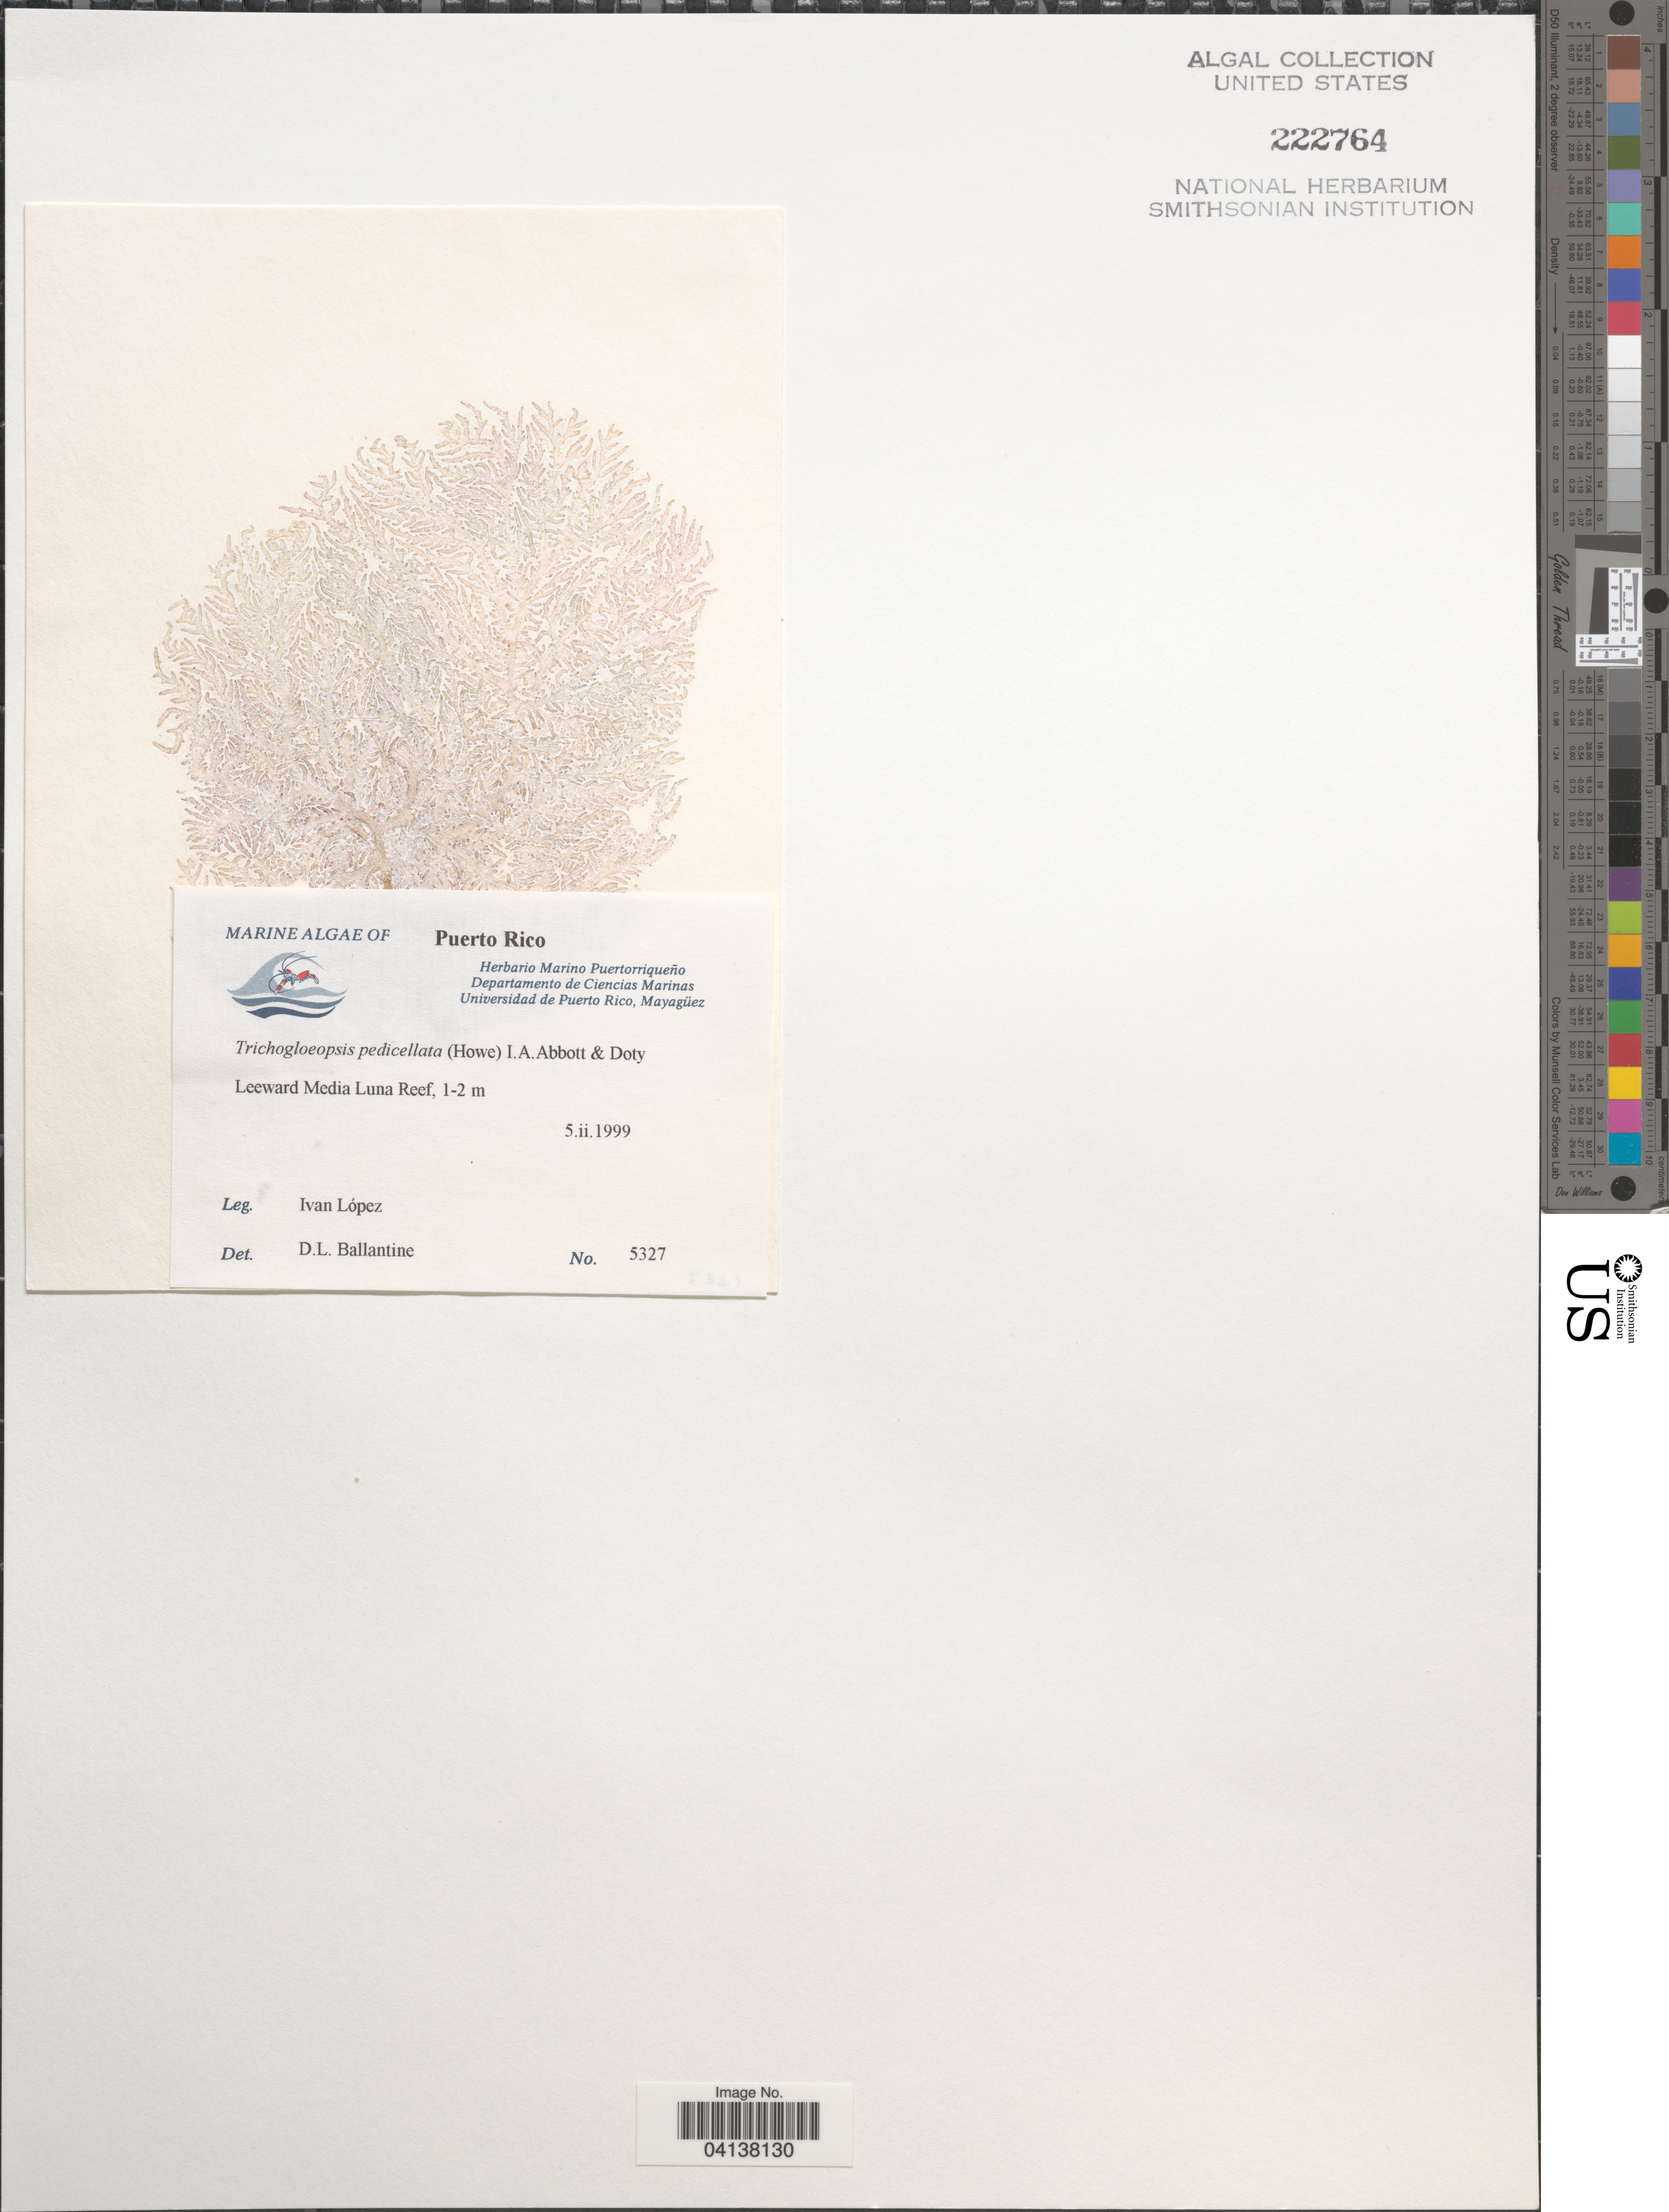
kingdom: Plantae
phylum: Rhodophyta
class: Florideophyceae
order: Nemaliales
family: Liagoraceae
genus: Trichogloeopsis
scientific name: Trichogloeopsis pedicellata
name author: (M. Howe in Britton & Millsp.) I.A. Abbott & Doty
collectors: I. Lopéz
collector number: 5327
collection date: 1999-02-05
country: Puerto Rico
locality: Leeward Media Luna Reef.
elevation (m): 1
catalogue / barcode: US 222764